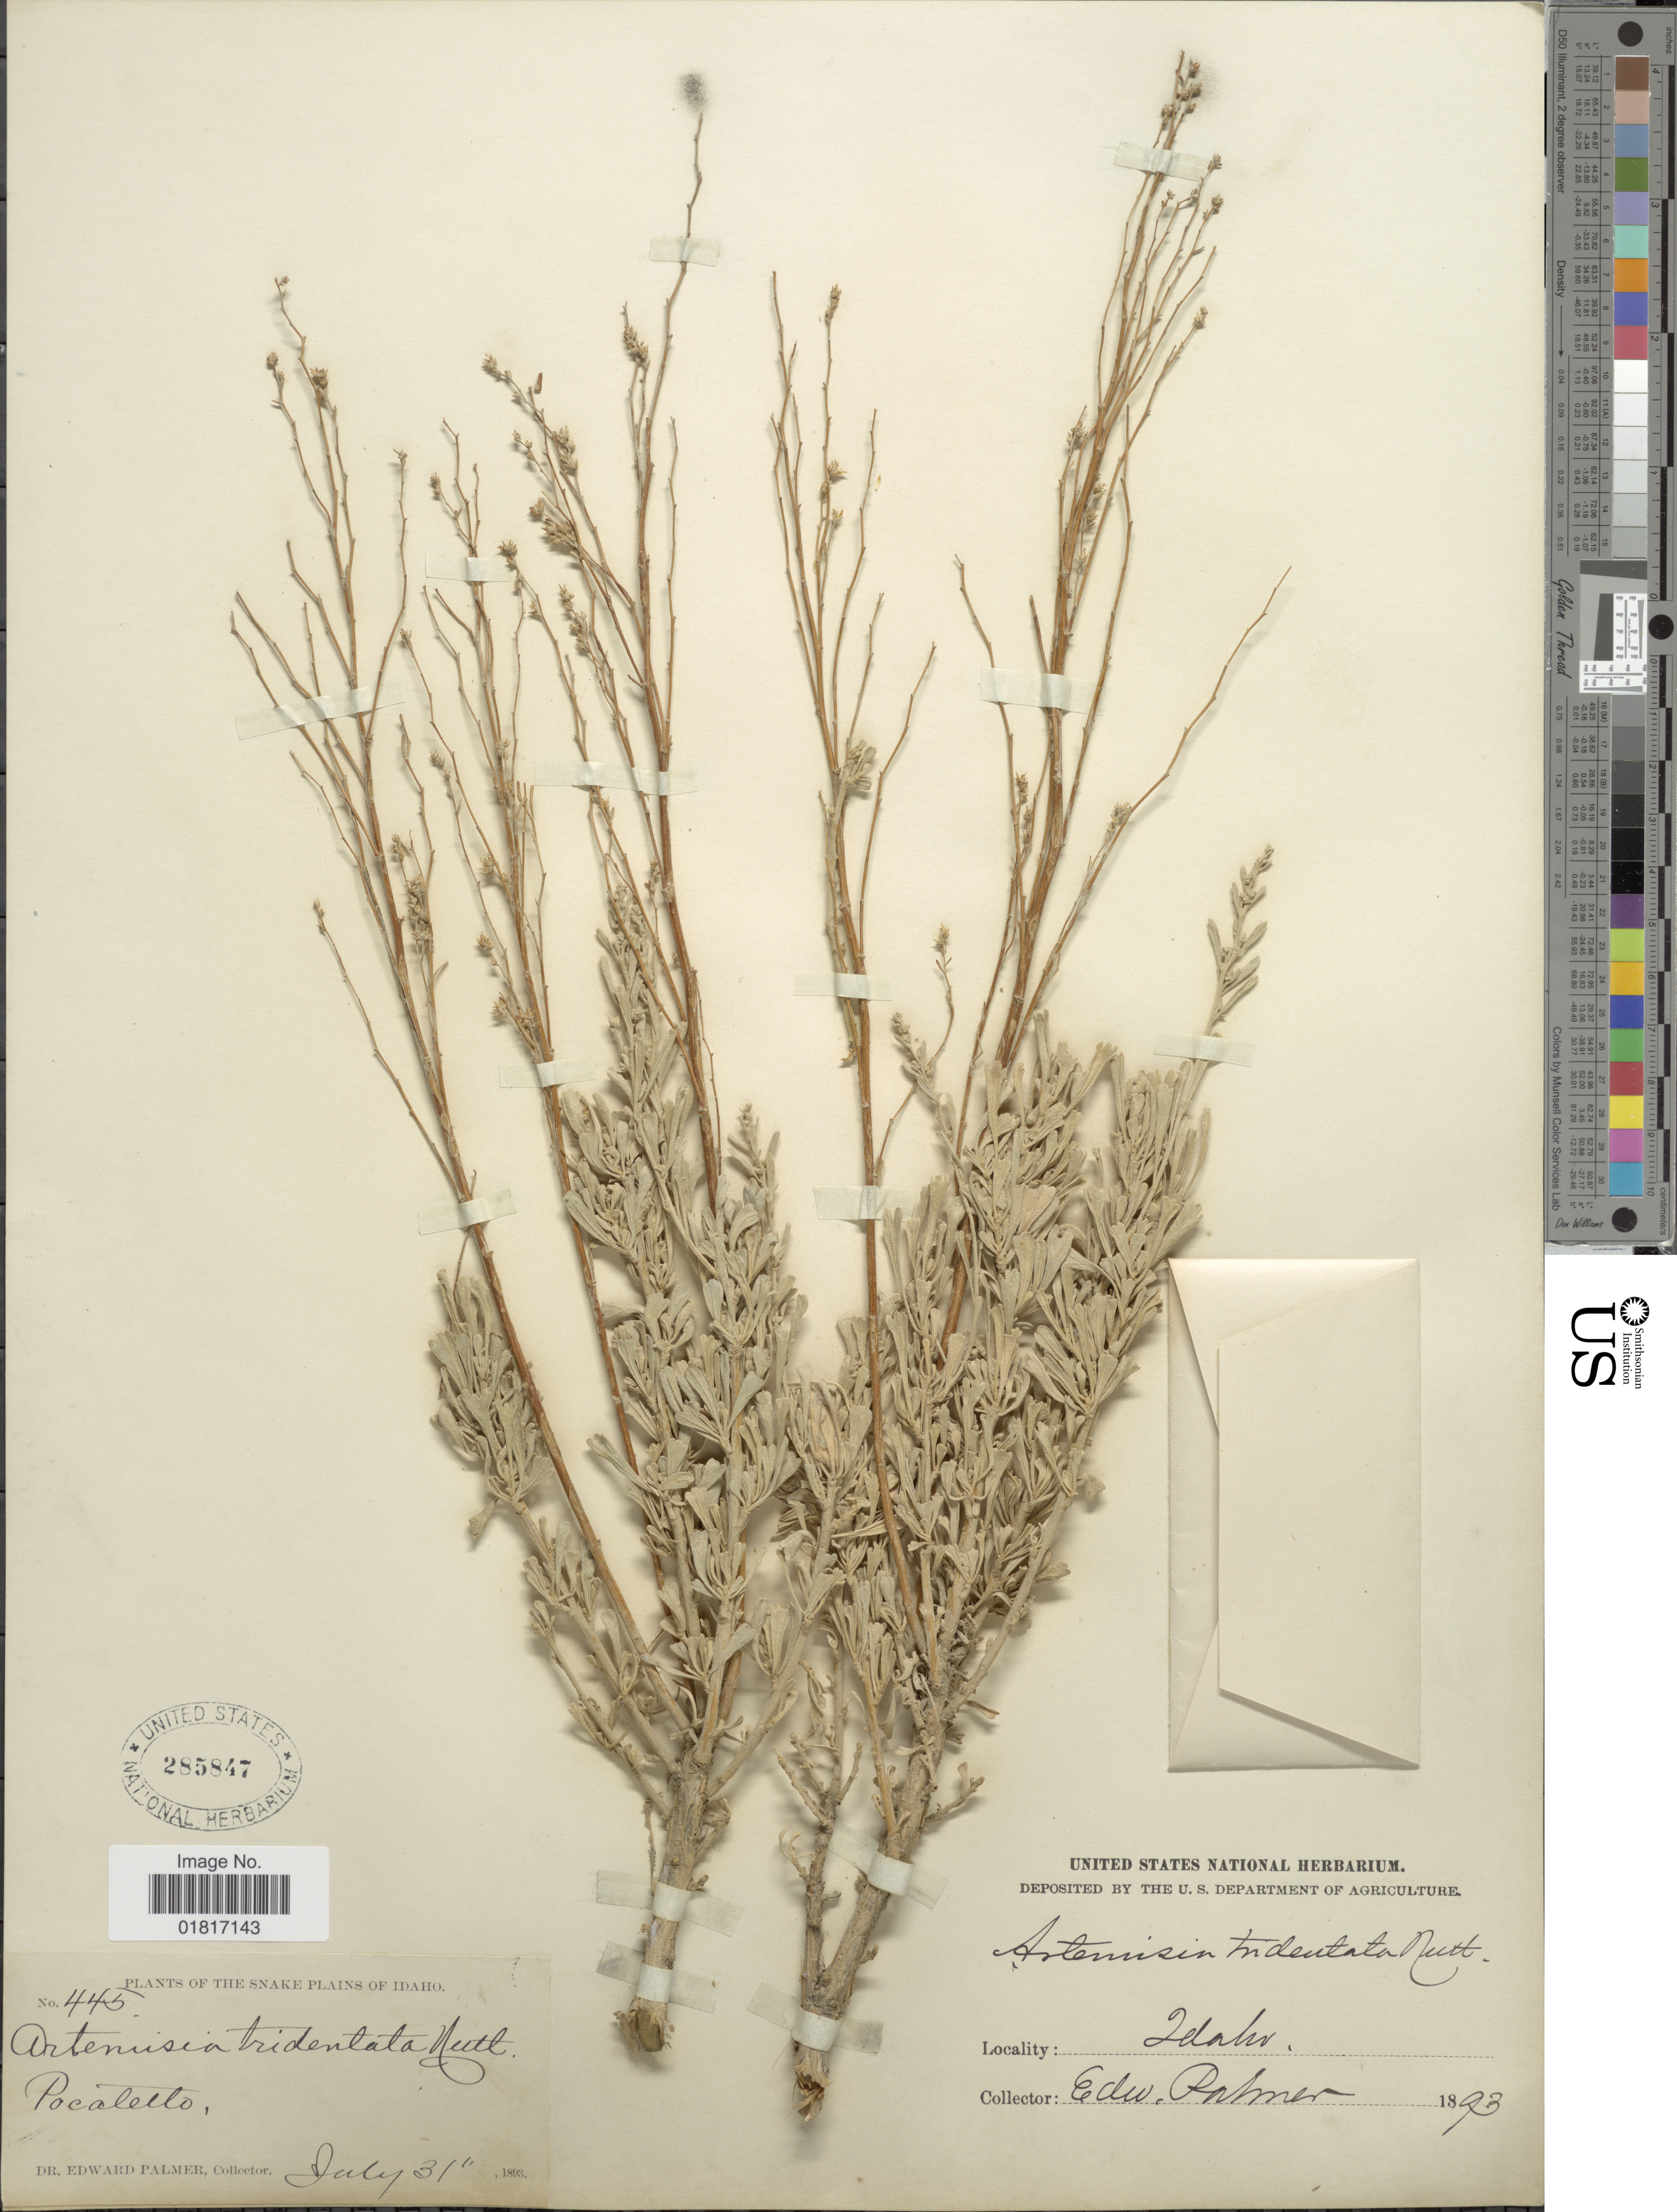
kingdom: Plantae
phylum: Tracheophyta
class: Magnoliopsida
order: Asterales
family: Asteraceae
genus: Artemisia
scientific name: Artemisia tridentata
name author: Nutt.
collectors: E. Palmer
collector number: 445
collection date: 1893-07-31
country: United States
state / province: Idaho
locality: Snake Plains, Pocatello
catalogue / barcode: US 285847